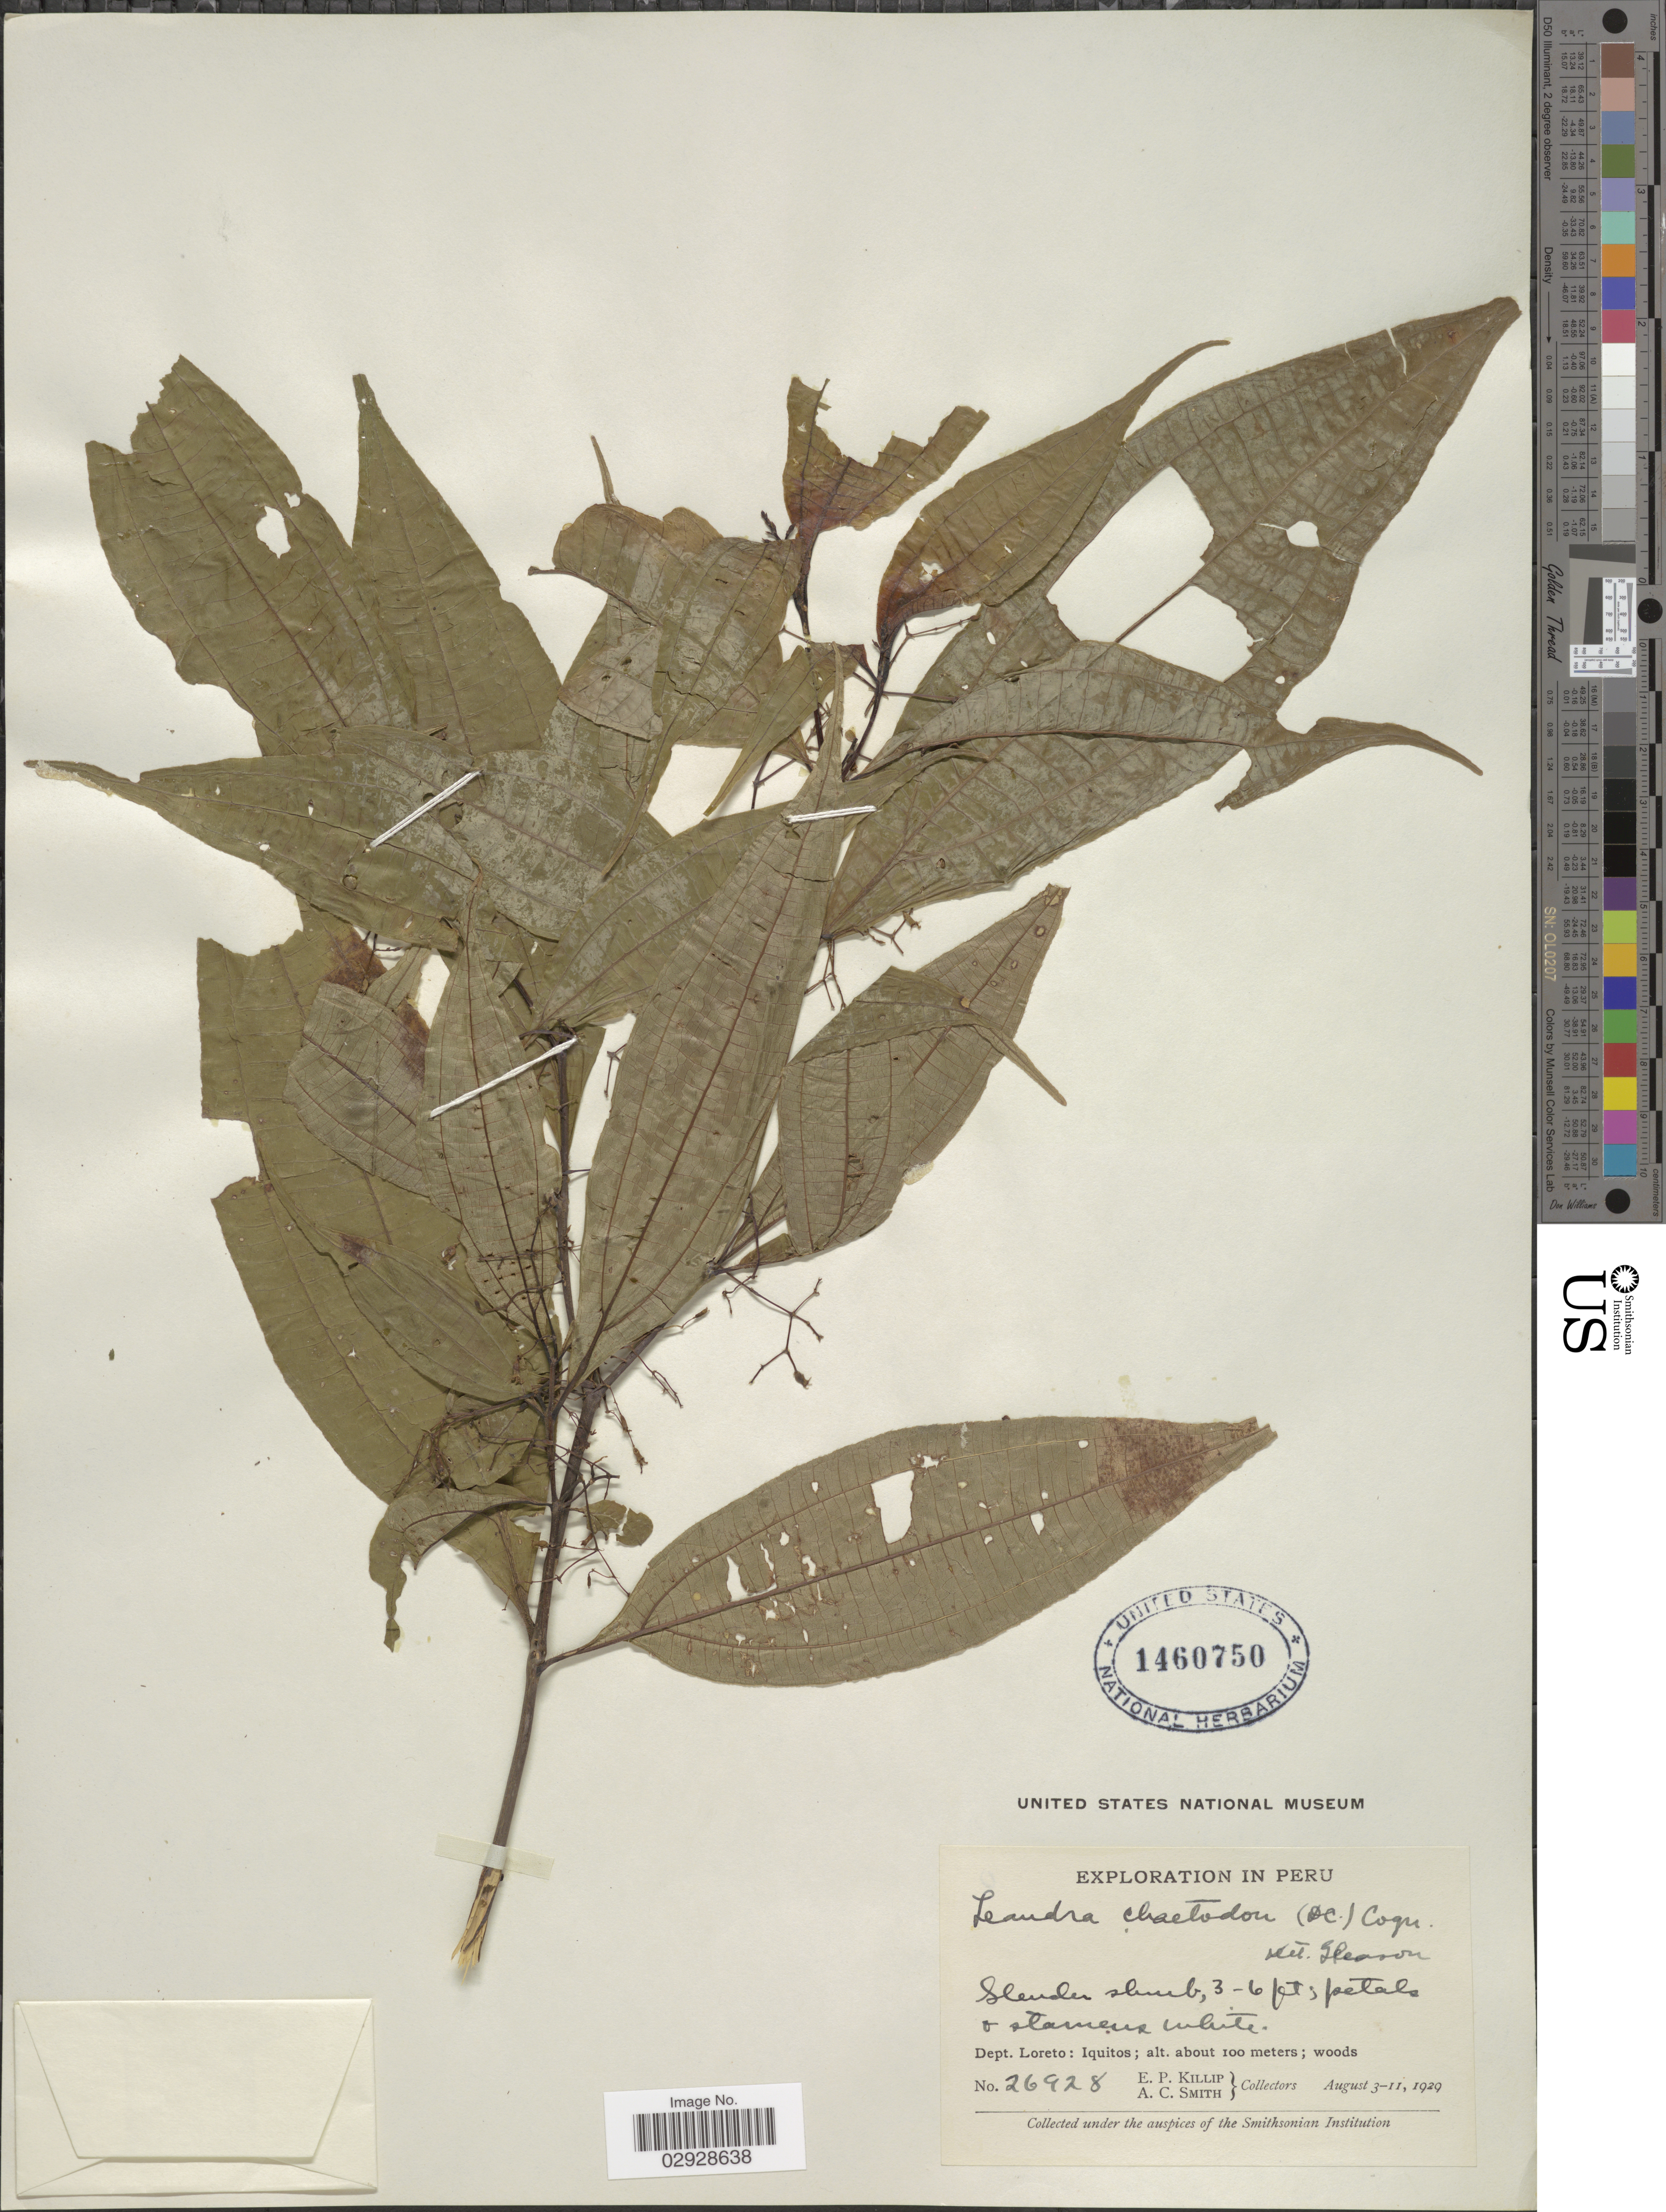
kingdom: Plantae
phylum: Tracheophyta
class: Magnoliopsida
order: Myrtales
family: Melastomataceae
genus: Leandra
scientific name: Leandra chaetodon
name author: (DC.) Cogn.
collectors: E. P. Killip & A. C. Smith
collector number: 26928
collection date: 1929-08-03/1929-08-11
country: Peru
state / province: Loreto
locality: Dept. Loreto: Iquitos.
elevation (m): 100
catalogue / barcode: US 1460750